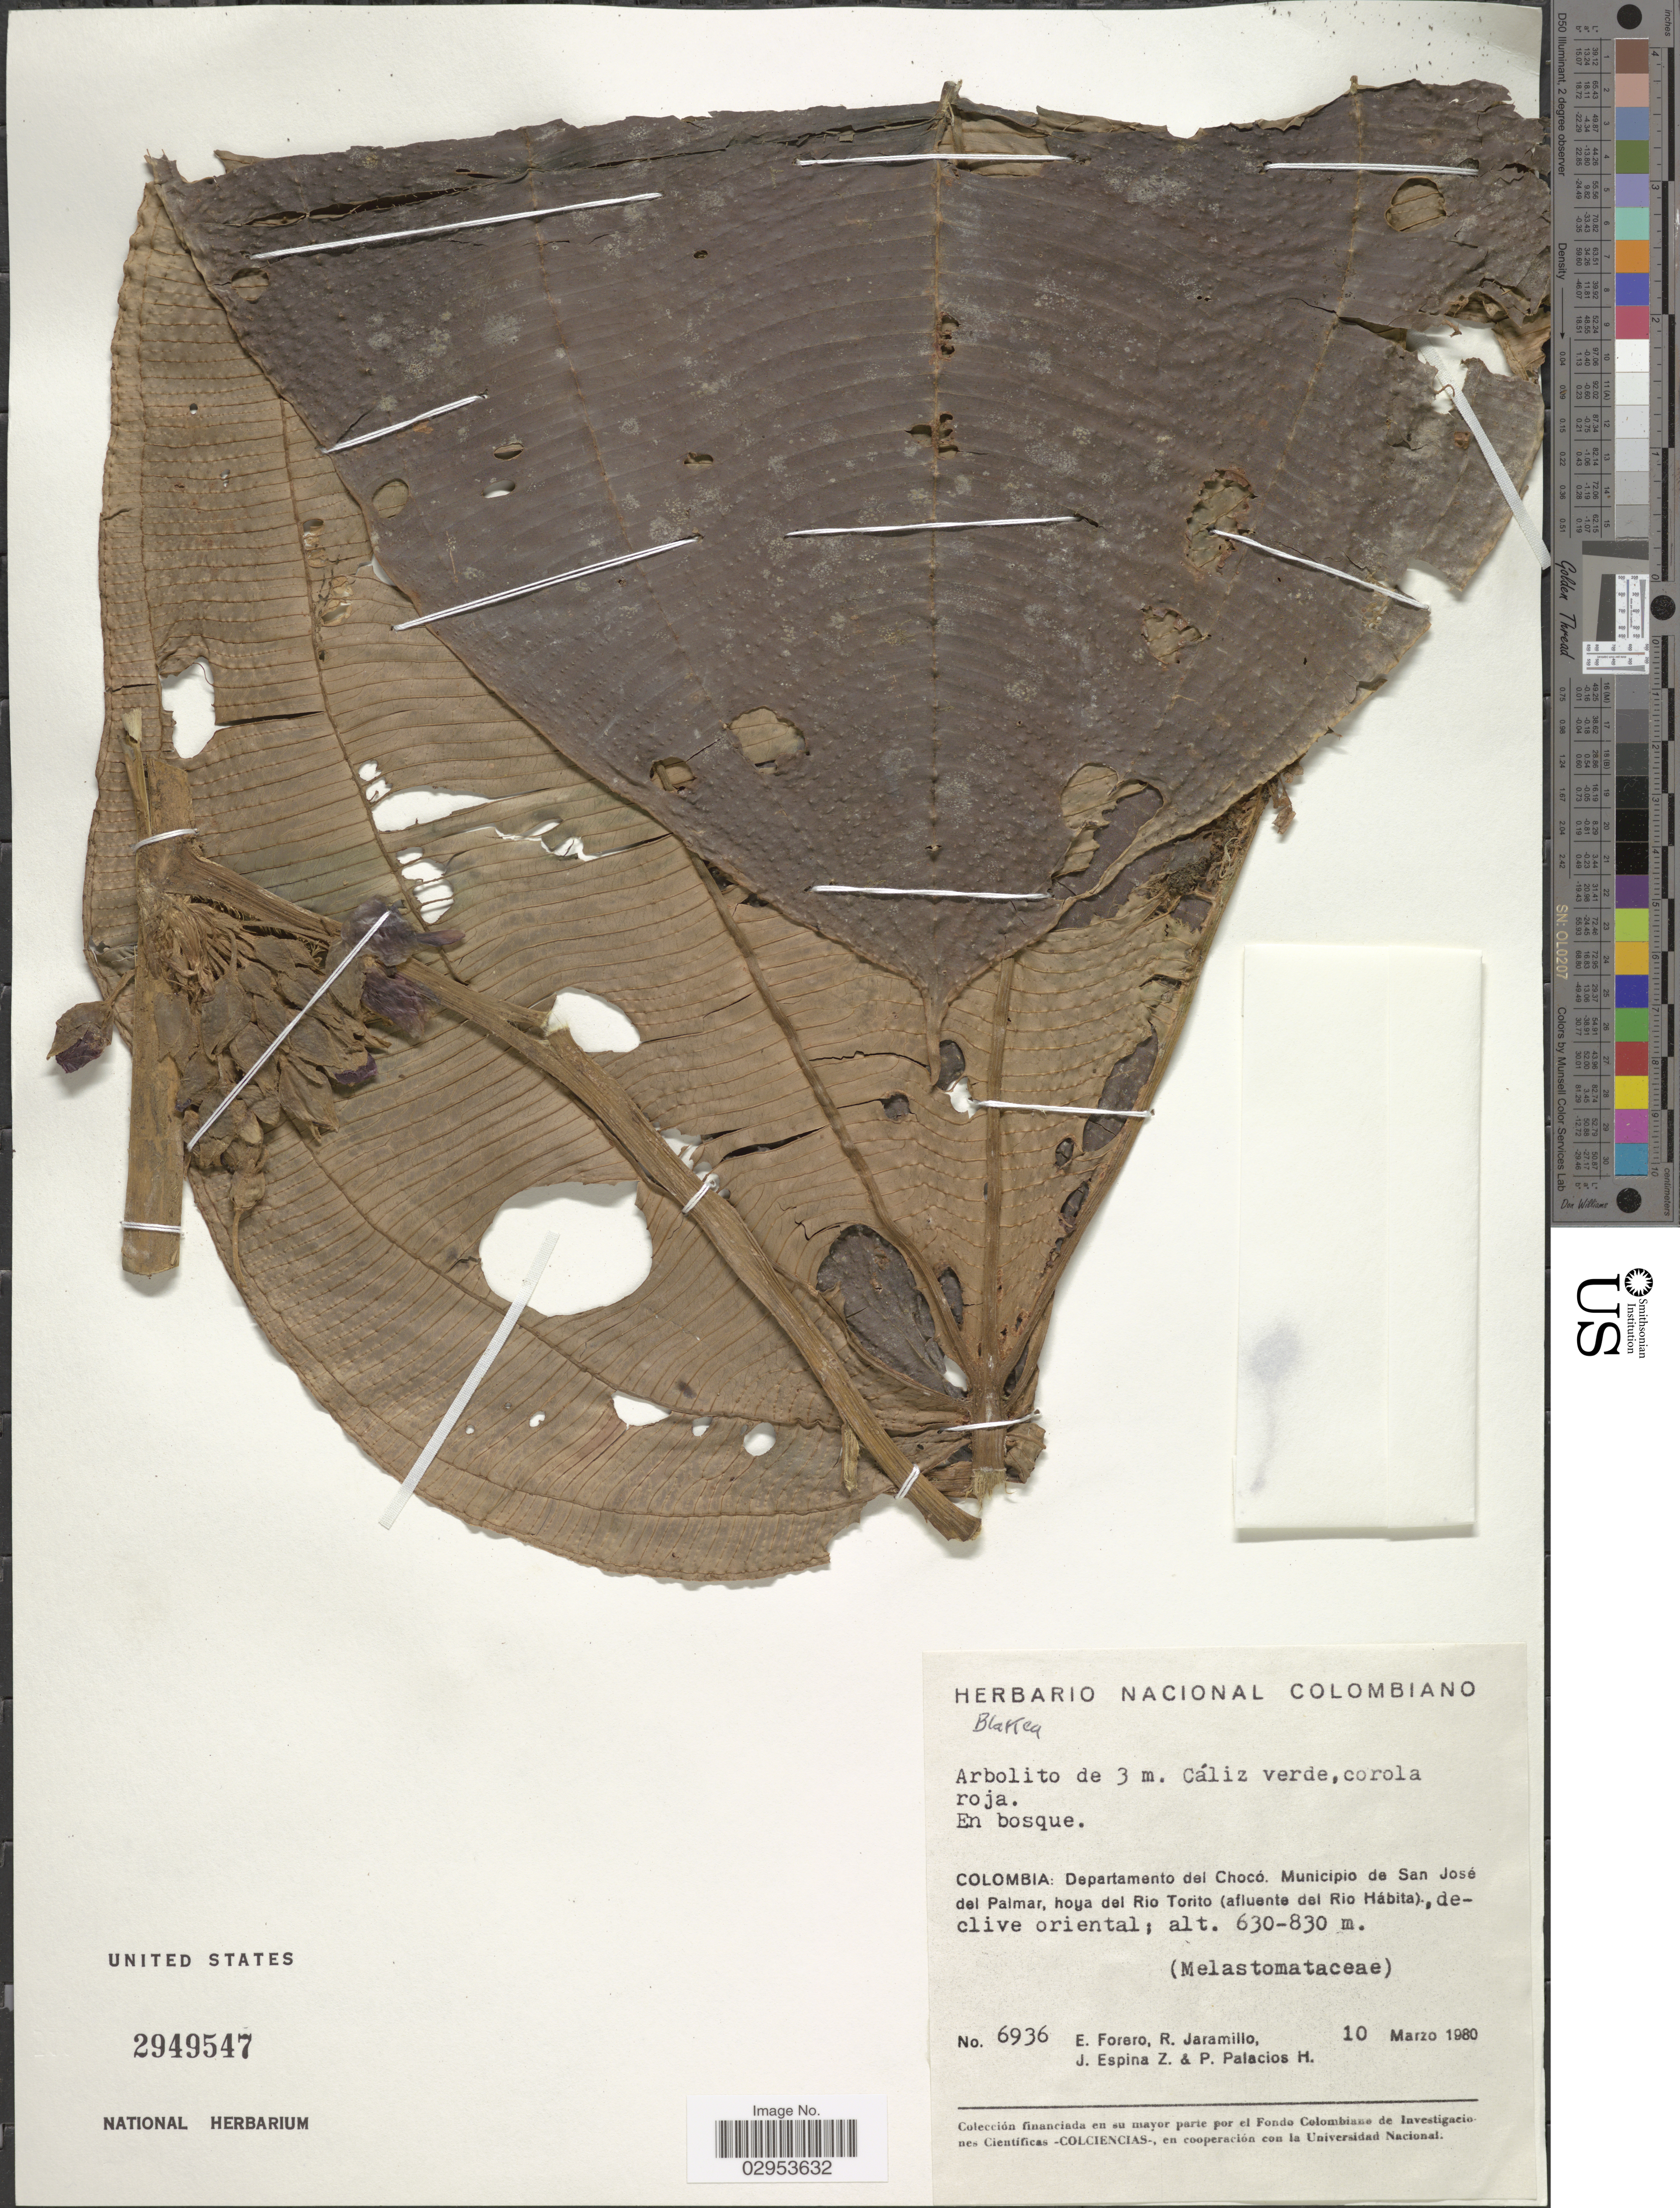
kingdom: Plantae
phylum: Tracheophyta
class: Magnoliopsida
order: Myrtales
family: Melastomataceae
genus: Blakea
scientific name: Blakea sp.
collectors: E. Forero, R. Jaramillo, J. Espina Z. & P. Palacios H.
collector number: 6936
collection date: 1980-03-10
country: Colombia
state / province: Chocó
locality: Departamento del Chocó. Municipio de San José del Palmar, hoya del Rio Torito (afluente del Rio Hábita).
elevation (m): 630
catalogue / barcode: US 2949547